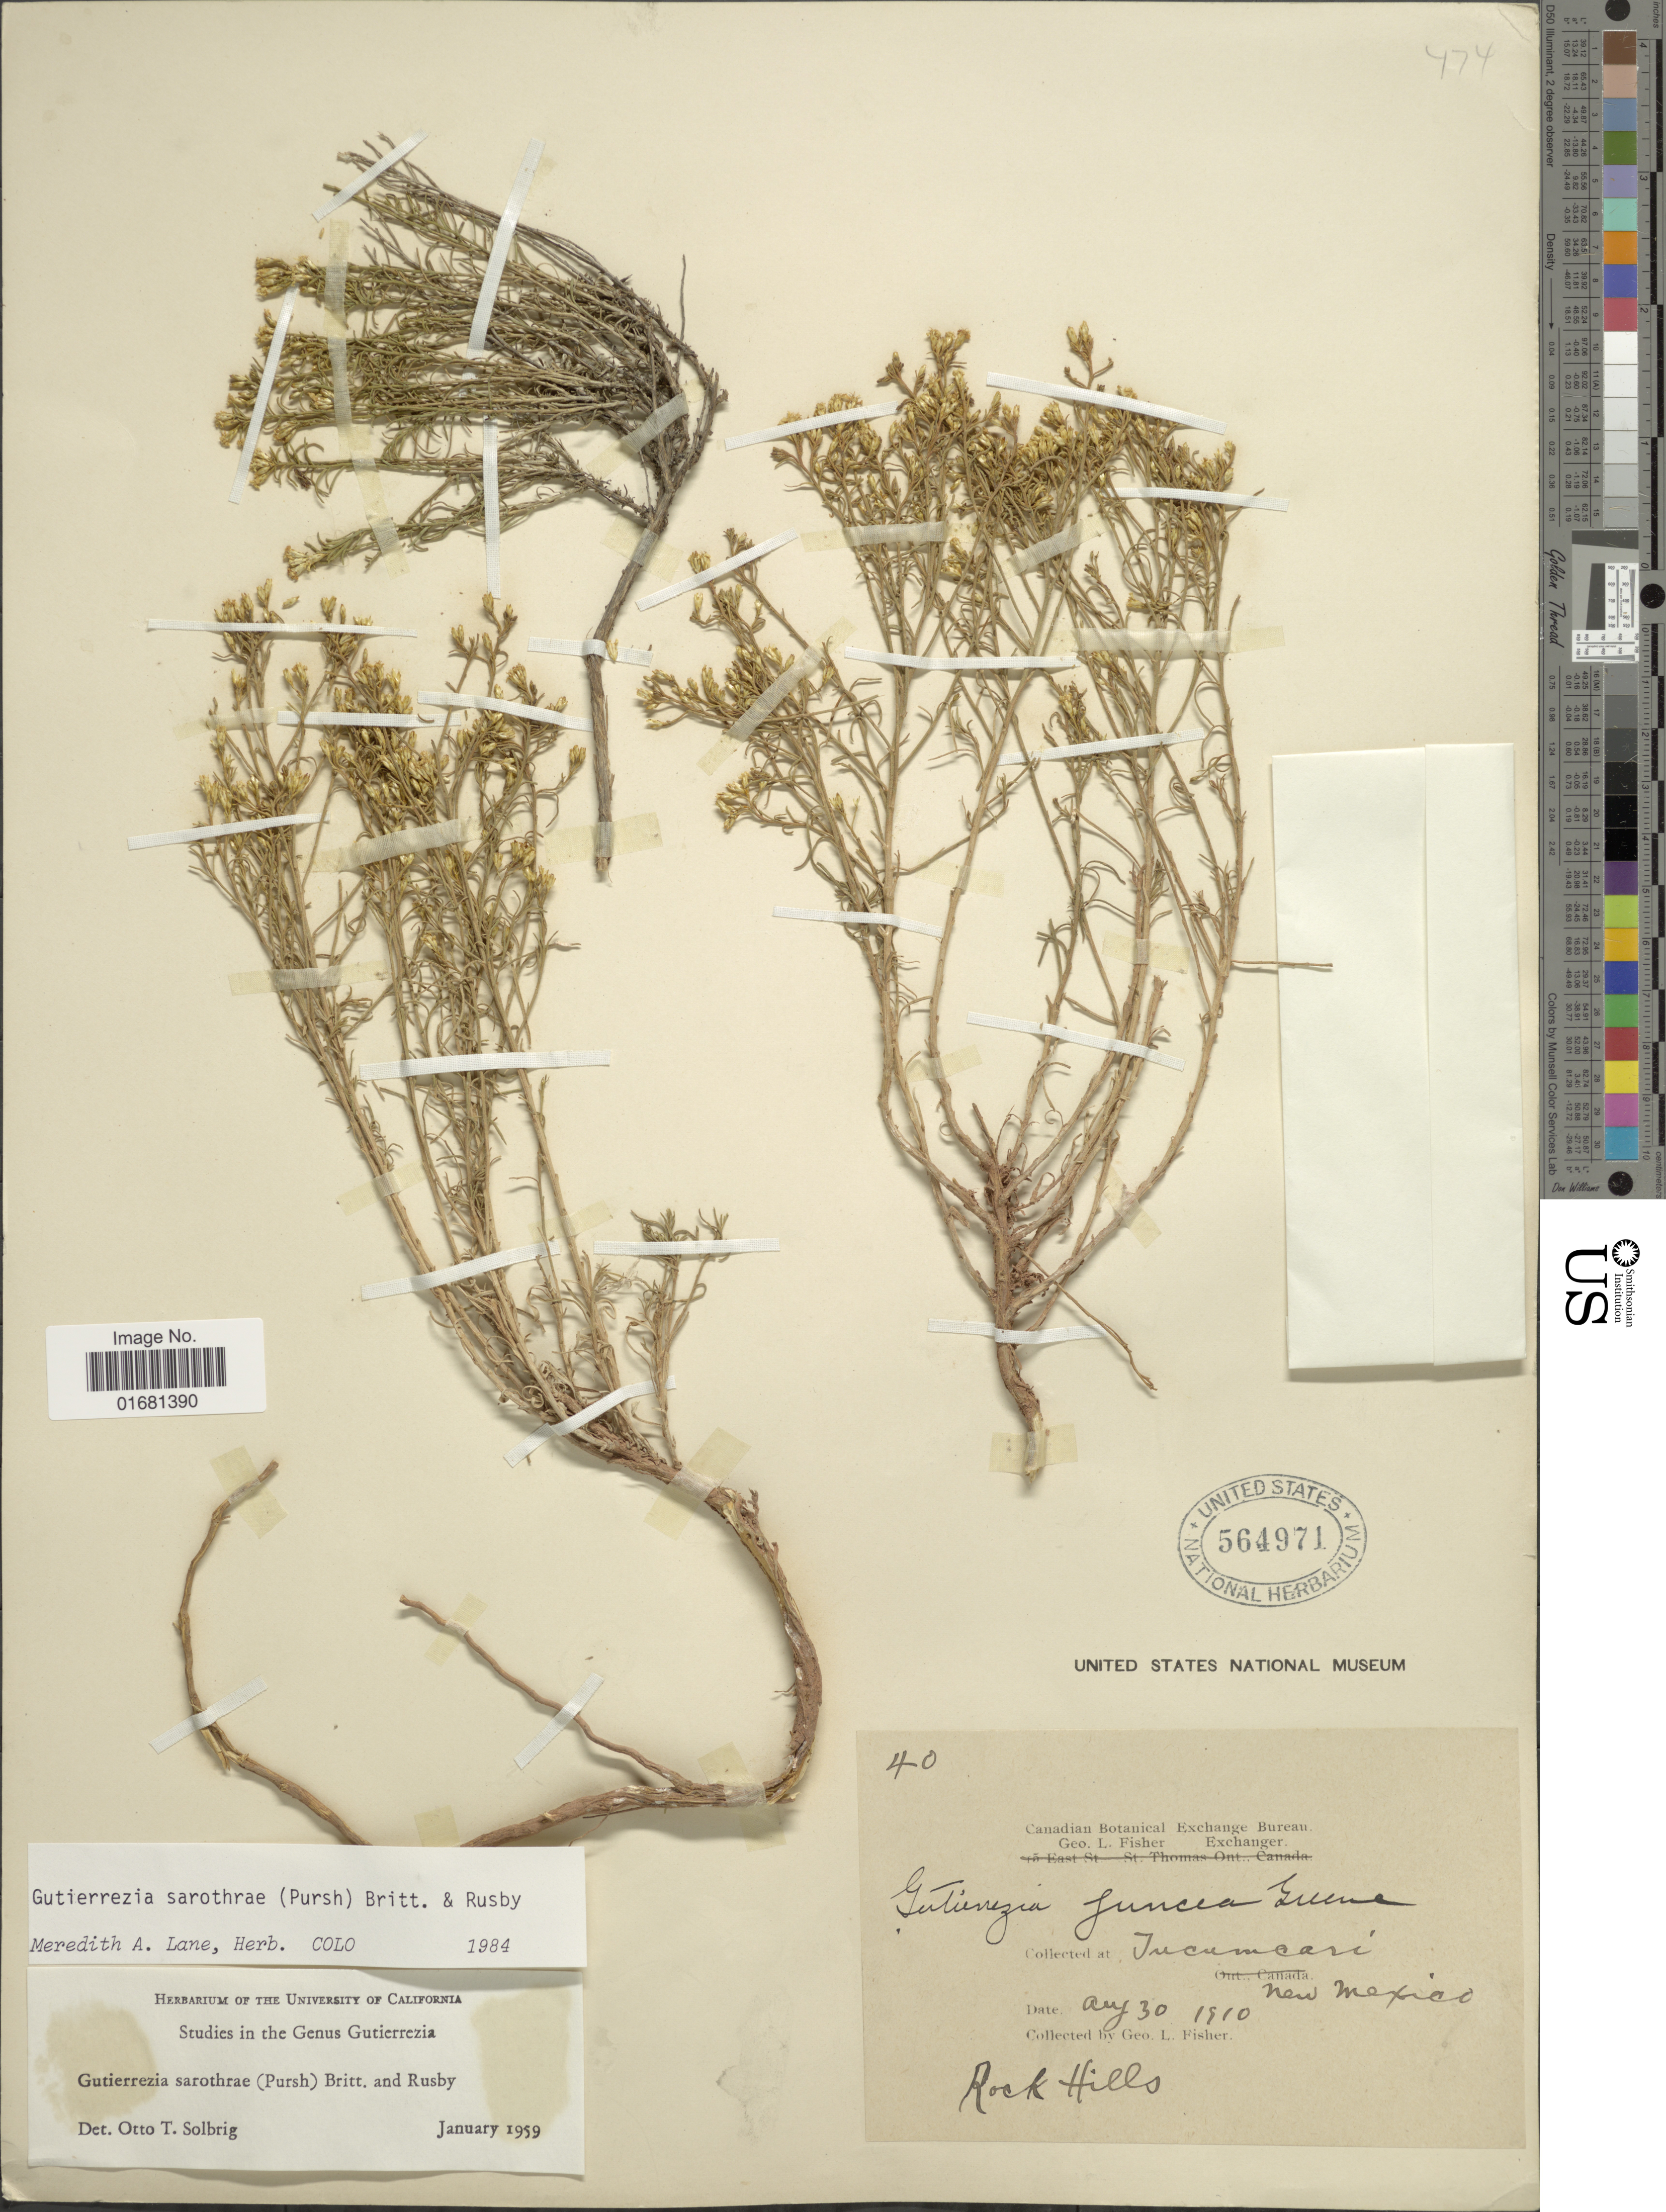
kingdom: Plantae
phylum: Tracheophyta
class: Magnoliopsida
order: Asterales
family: Asteraceae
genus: Gutierrezia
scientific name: Gutierrezia sarothrae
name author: (Pursh) Britton & Rusby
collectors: G. L. Fisher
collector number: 40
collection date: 1910-08-30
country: United States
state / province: New Mexico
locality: Tucumcari.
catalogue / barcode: US 564971